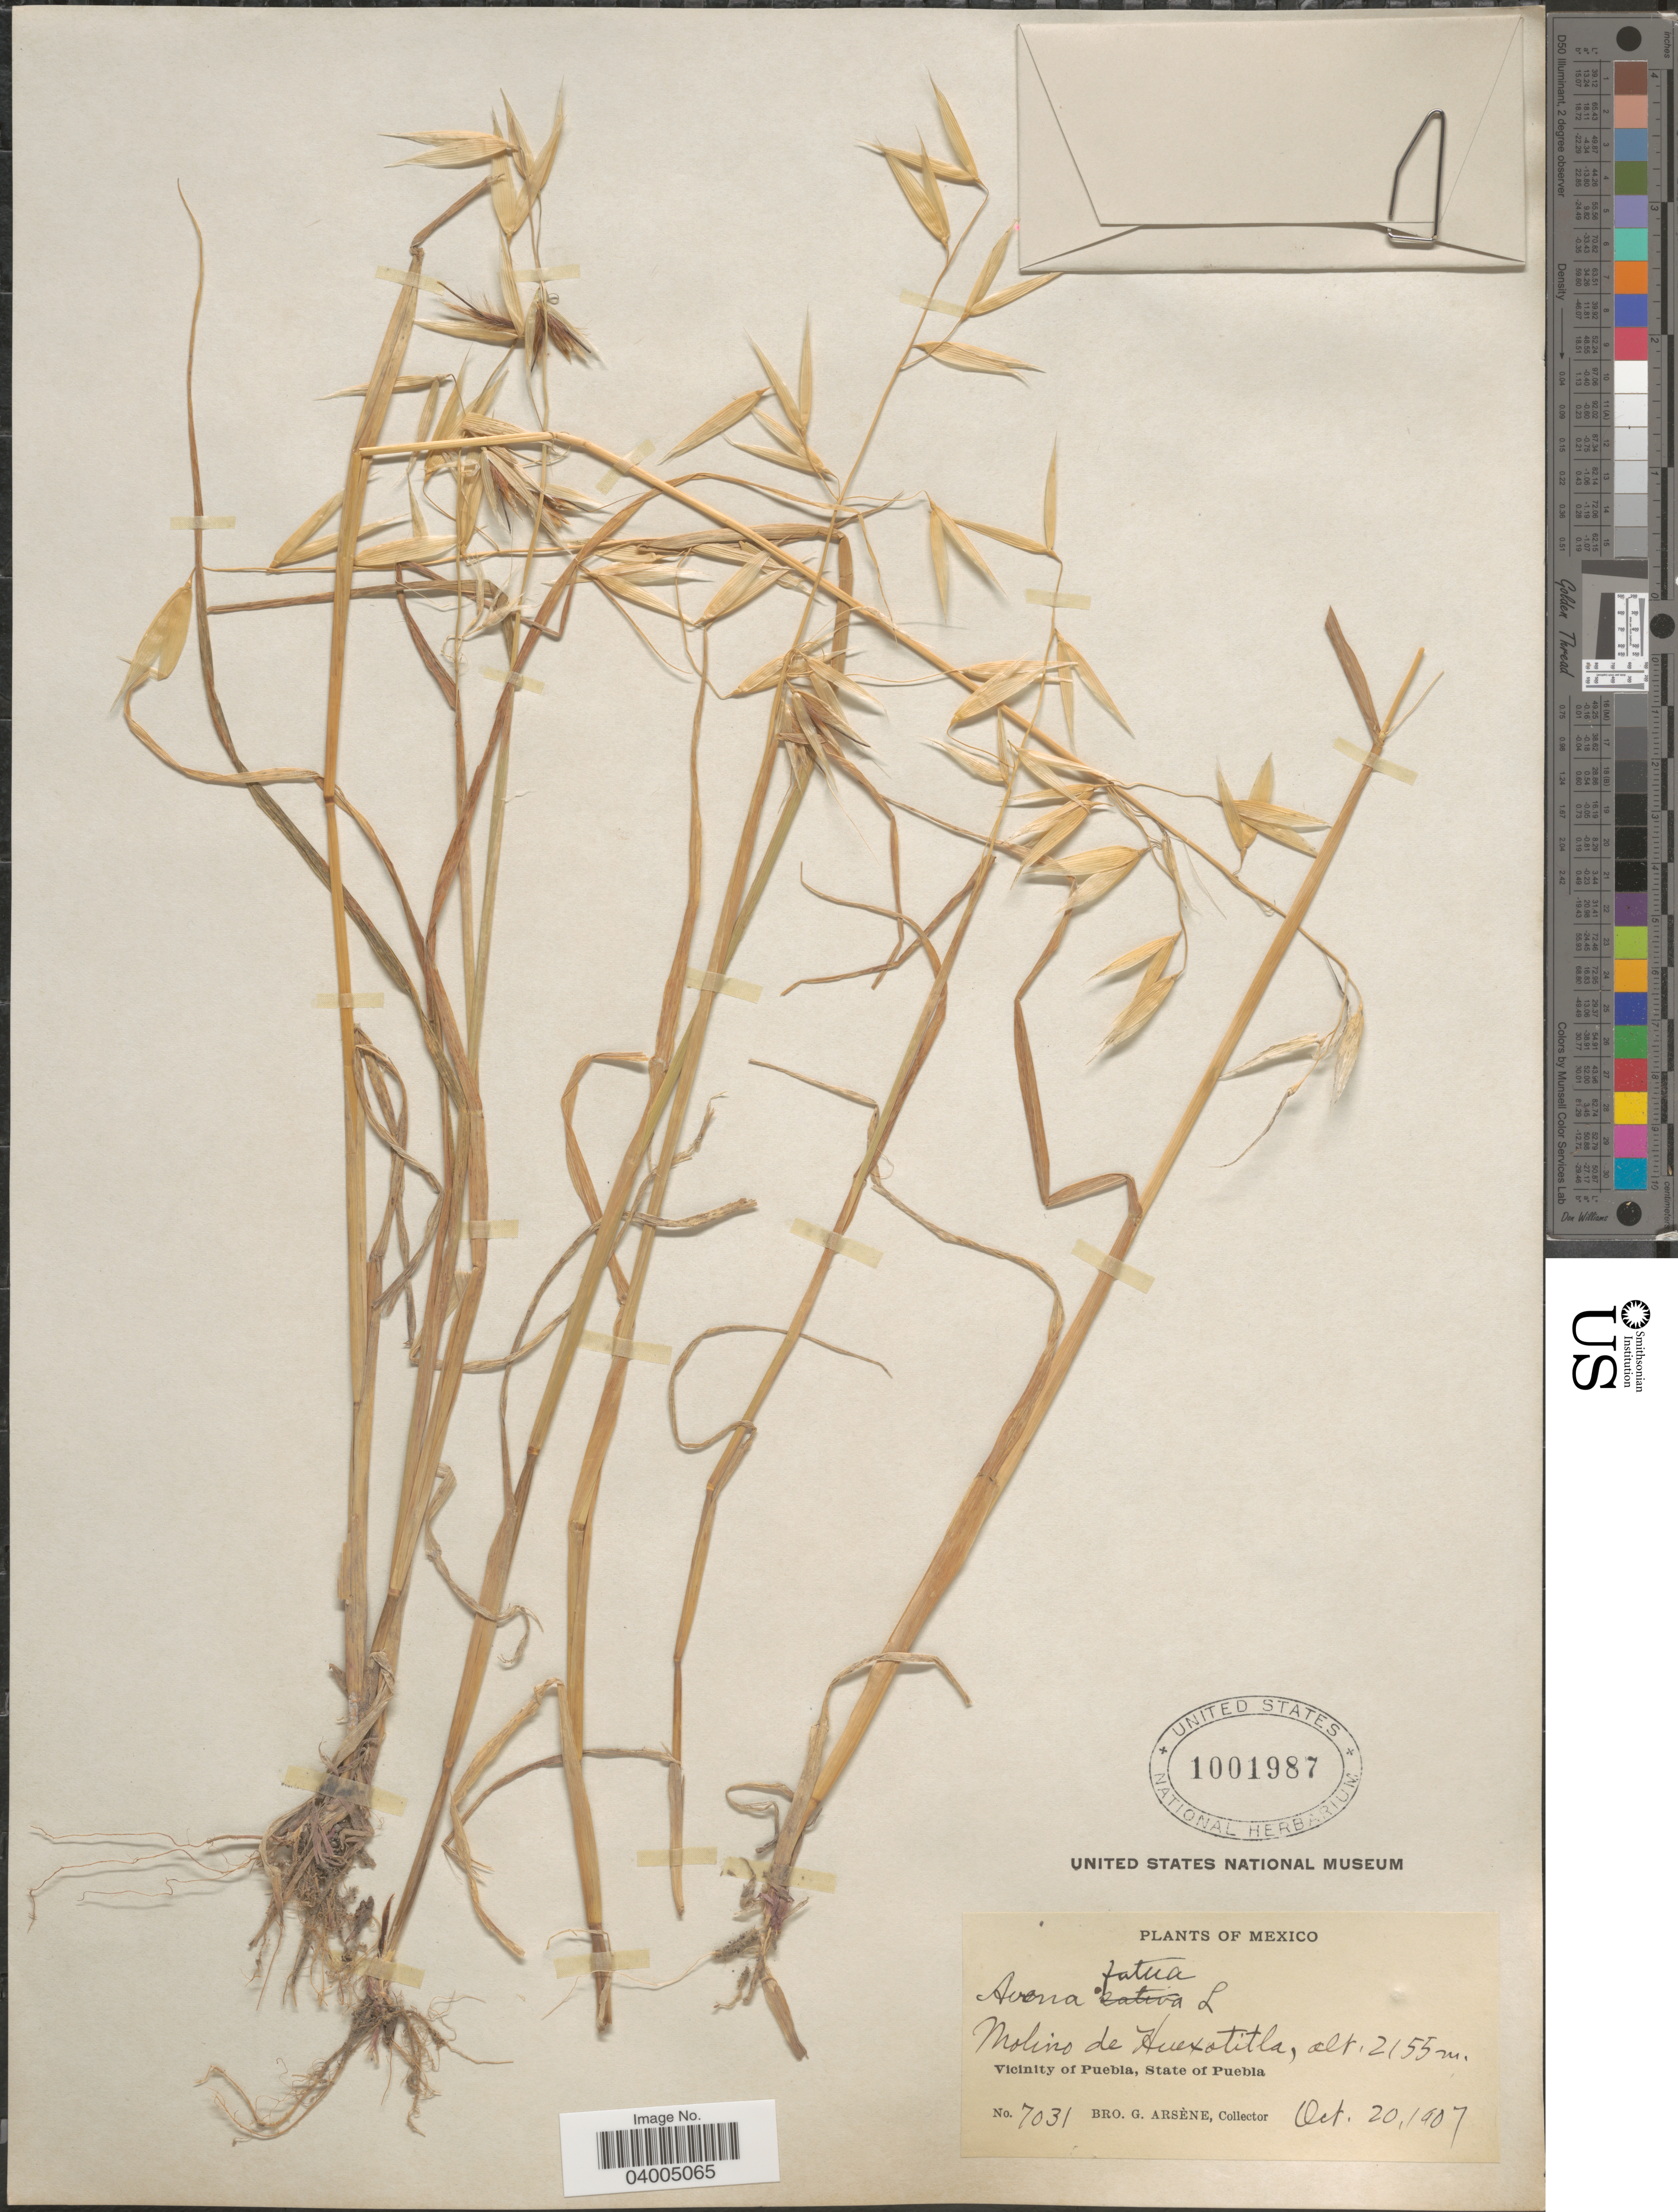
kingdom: Plantae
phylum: Tracheophyta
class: Liliopsida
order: Poales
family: Poaceae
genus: Avena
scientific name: Avena fatua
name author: L.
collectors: Bro. G. Arsène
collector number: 7031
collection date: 1907-10-20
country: Mexico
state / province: Puebla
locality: Molino de Huexotitla. Vicinity of Puebla.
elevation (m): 2155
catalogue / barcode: US 1001987